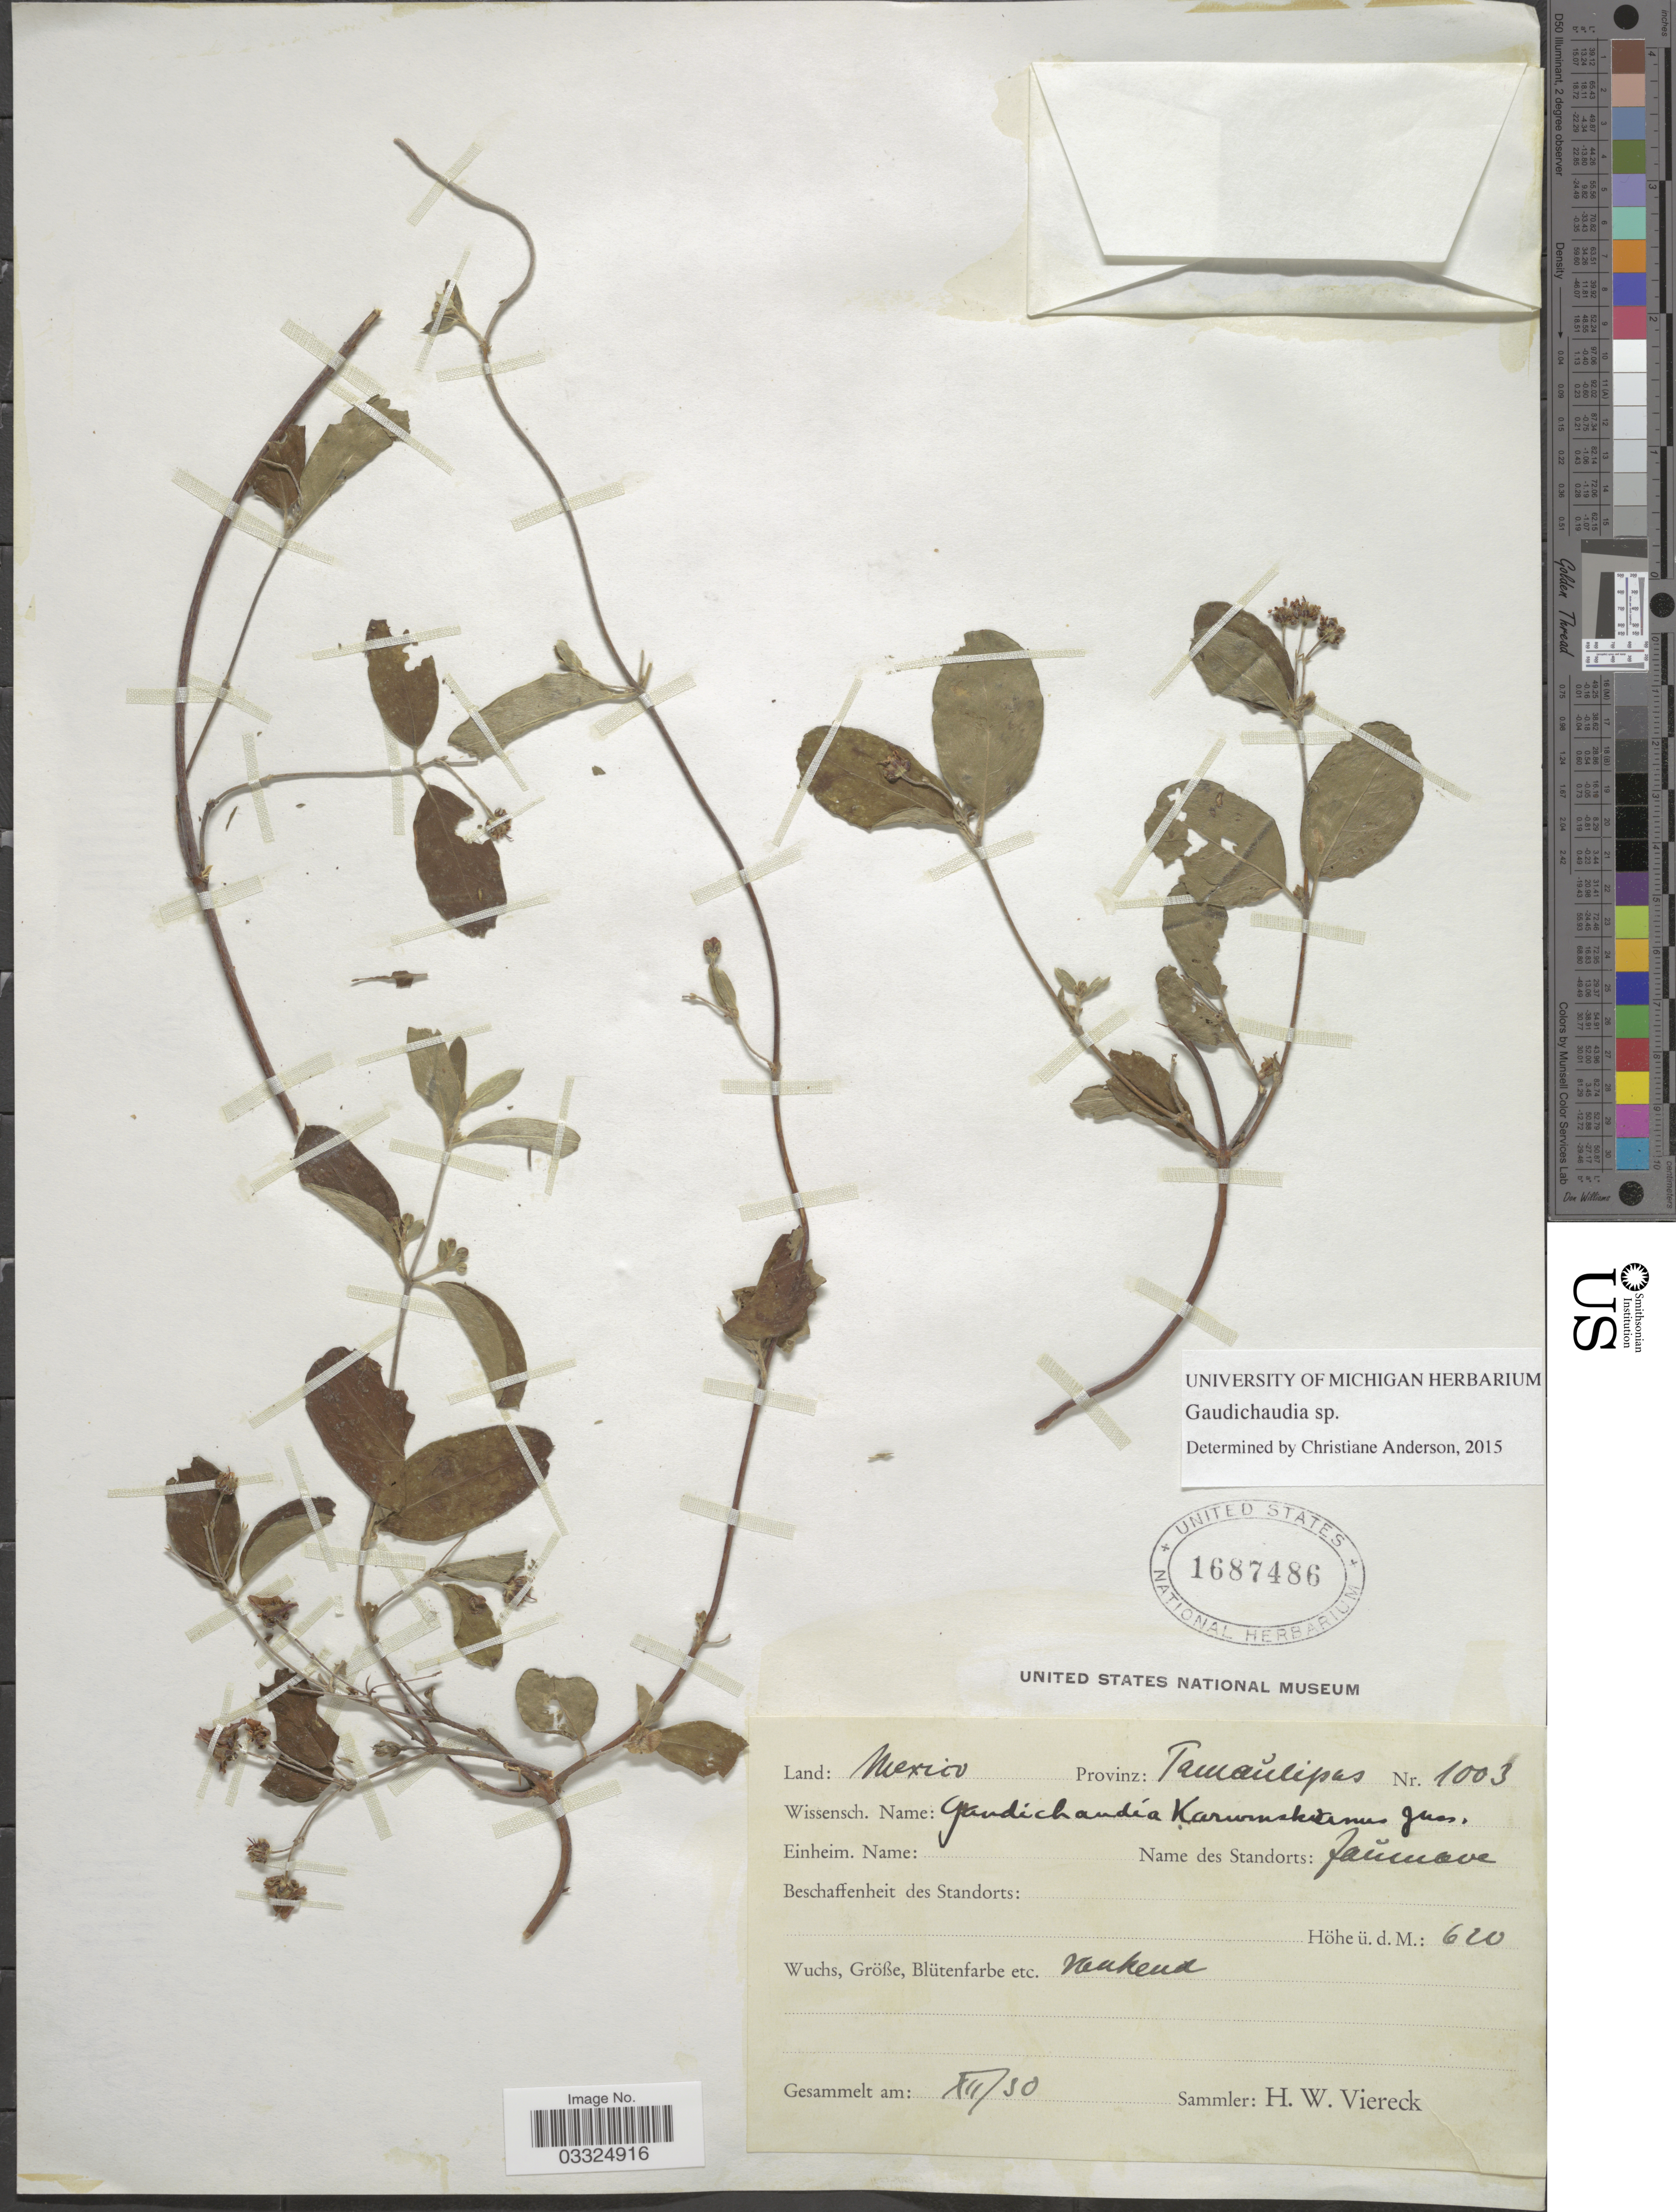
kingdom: Plantae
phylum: Tracheophyta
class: Magnoliopsida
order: Malpighiales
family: Malpighiaceae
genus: Gaudichaudia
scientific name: Gaudichaudia sp.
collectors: H. W. Viereck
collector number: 1003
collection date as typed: Transcribed d/m/y: /12/30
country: Mexico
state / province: Tamaulipas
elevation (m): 620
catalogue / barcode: US 1687486